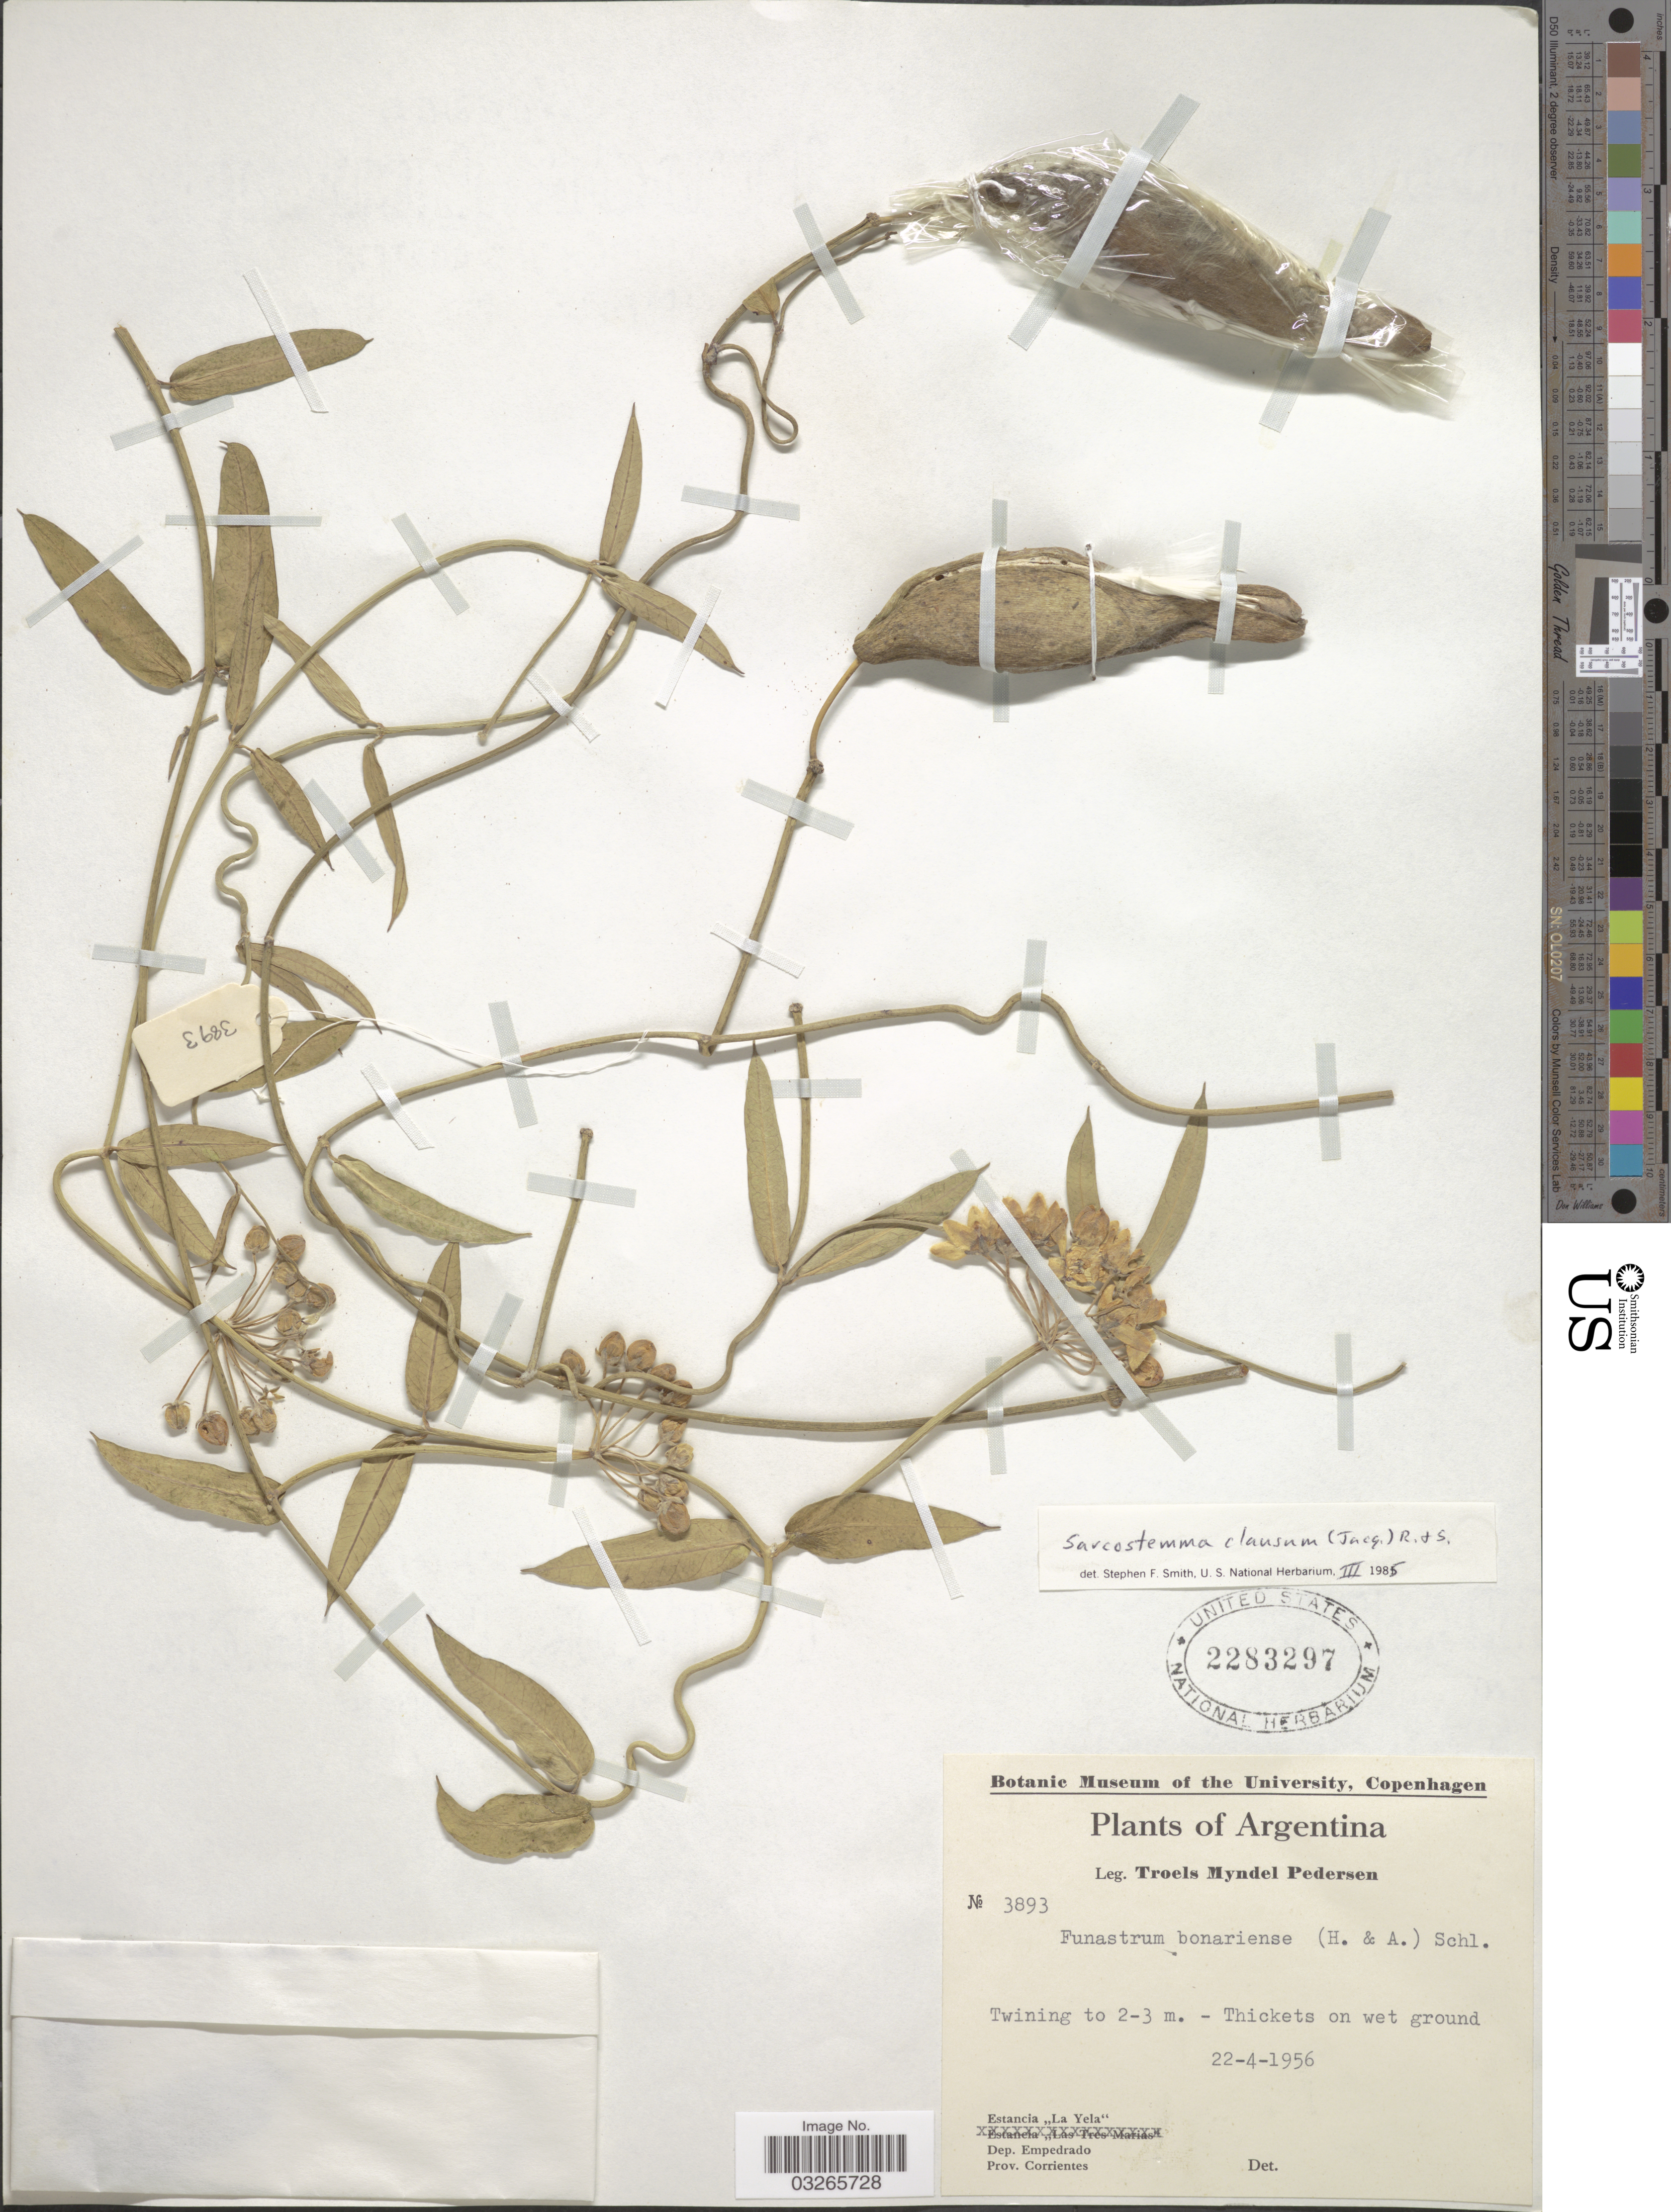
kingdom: Plantae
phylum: Tracheophyta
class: Magnoliopsida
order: Gentianales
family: Apocynaceae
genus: Sarcostemma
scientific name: Sarcostemma clausum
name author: (Jacq.) Schult.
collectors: T. Pederson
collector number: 3893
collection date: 1956-04-22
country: Argentina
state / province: Corrientes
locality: Estancia "La Yela". Dep. Empedrado.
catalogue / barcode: US 2283297